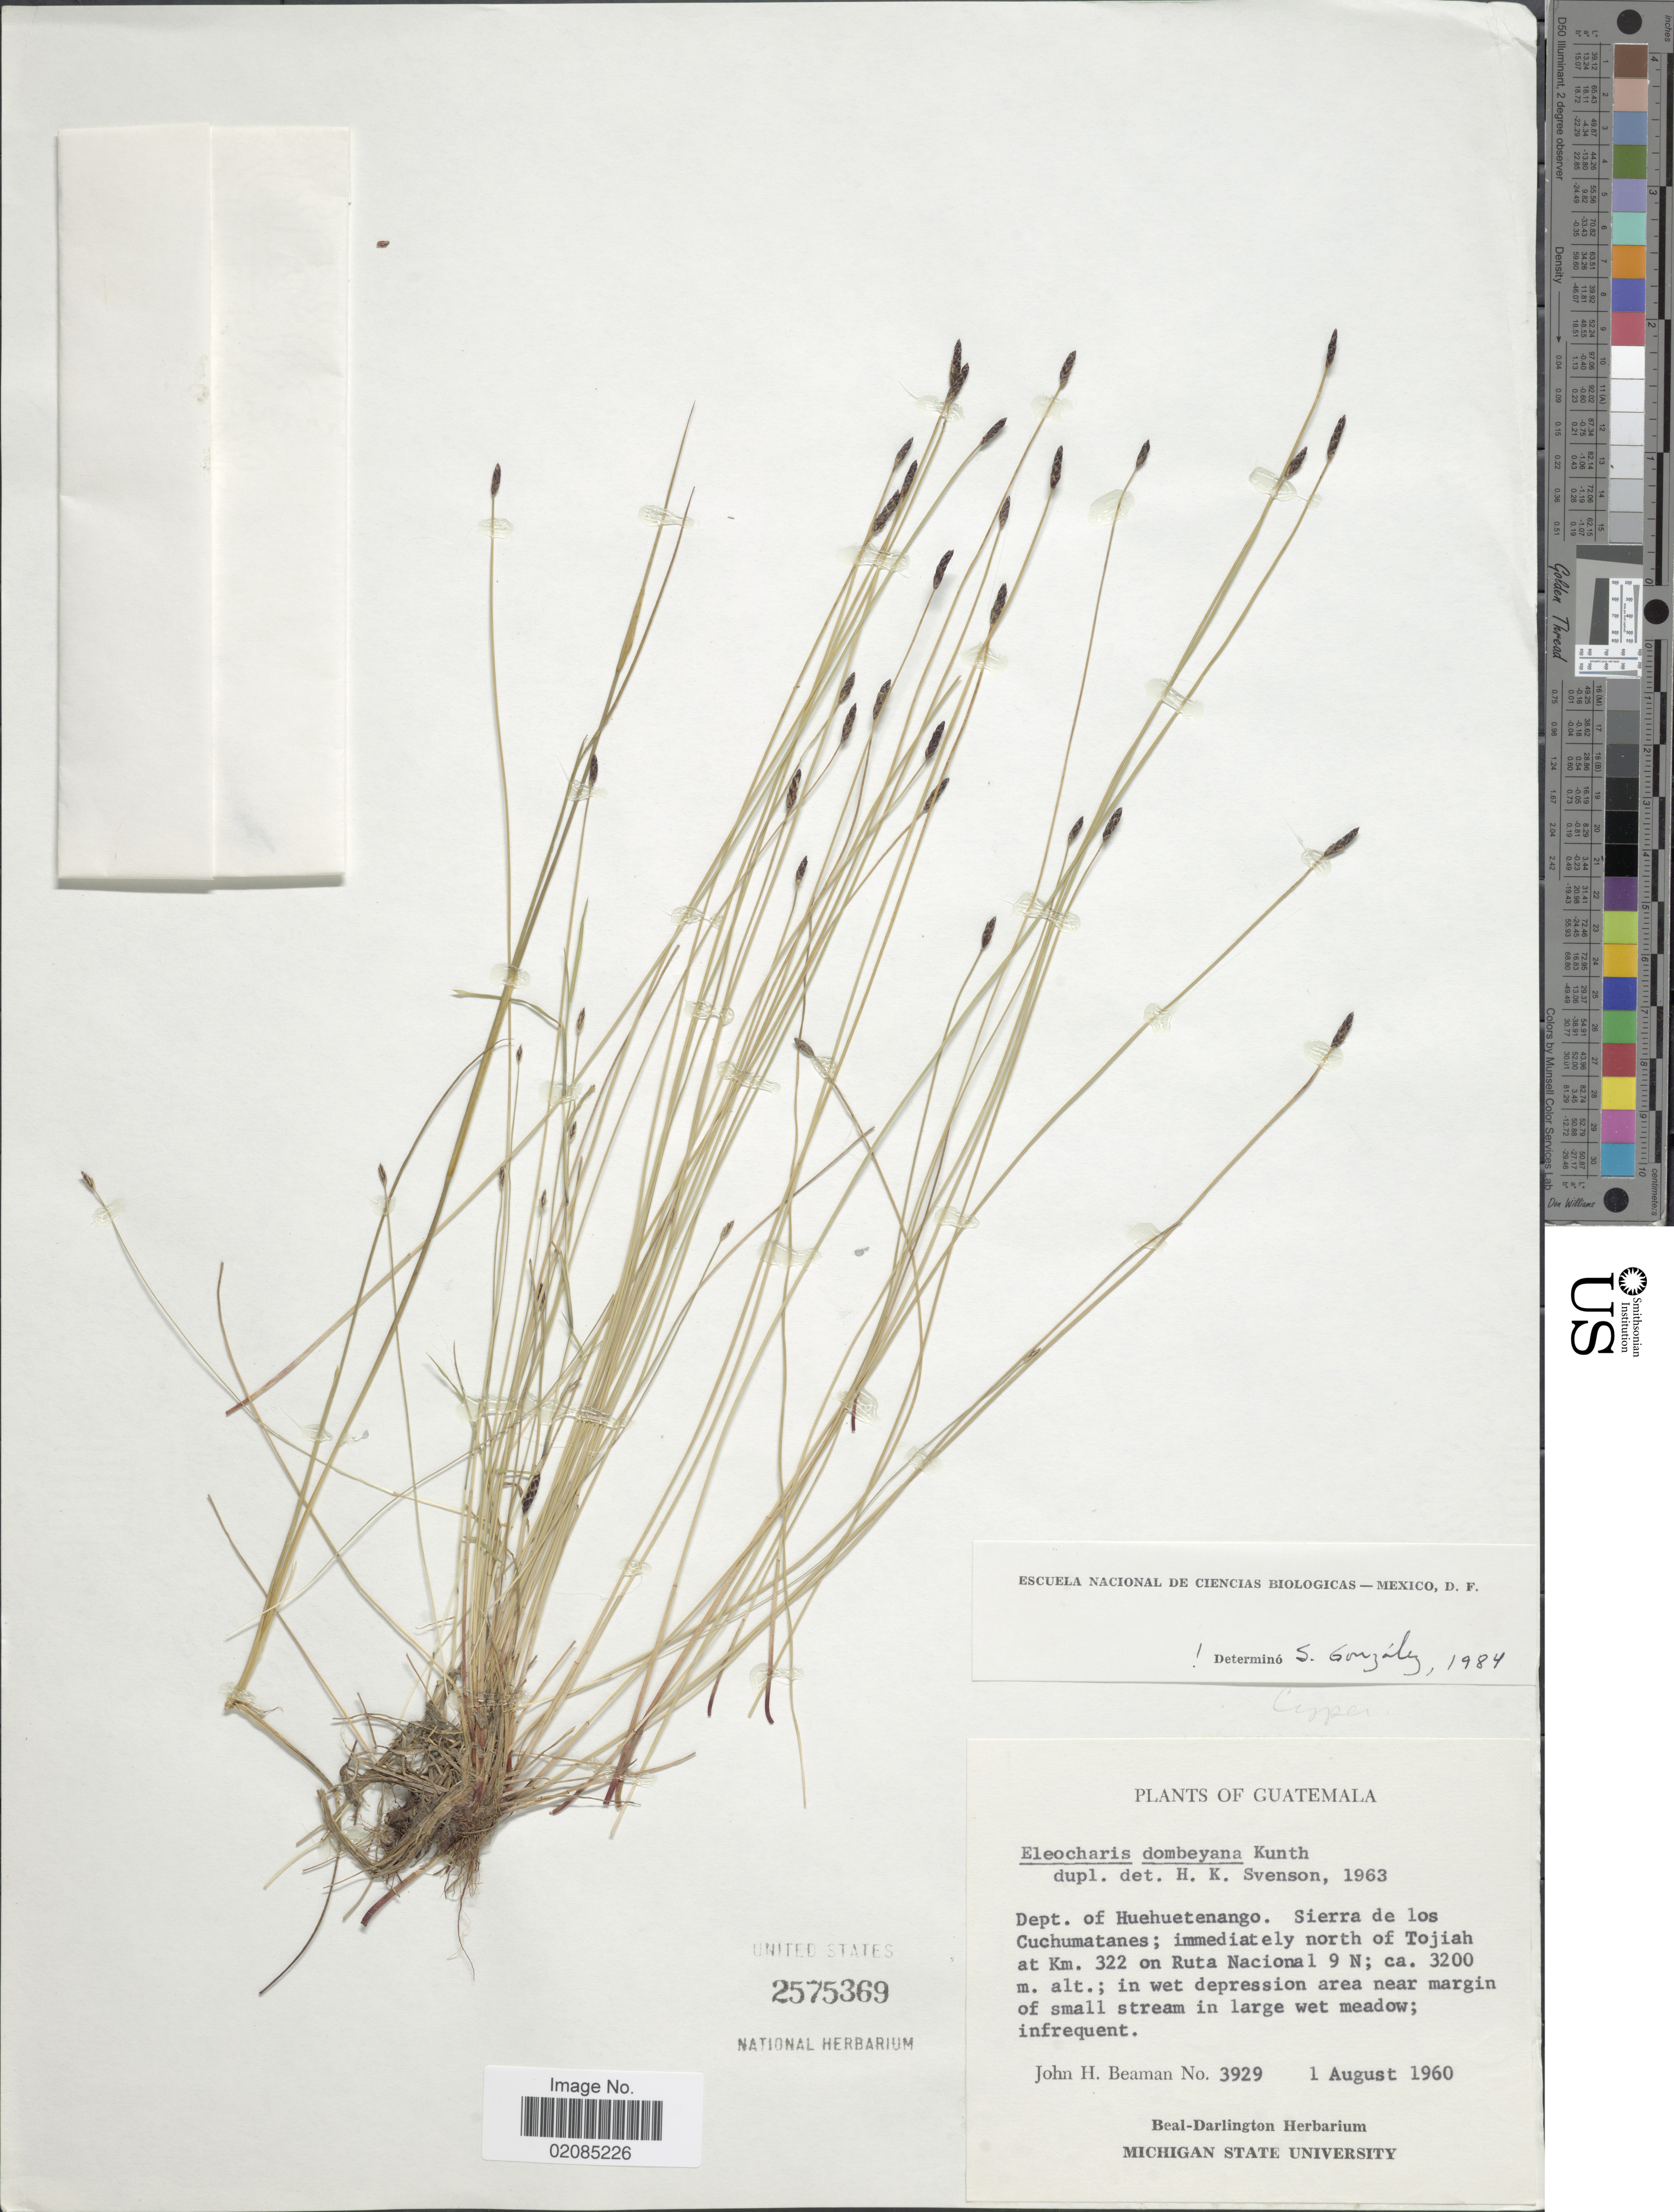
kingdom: Plantae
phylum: Tracheophyta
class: Liliopsida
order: Poales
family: Cyperaceae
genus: Eleocharis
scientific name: Eleocharis dombeyana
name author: Kunth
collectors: J. H. Beaman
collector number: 3929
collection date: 1960-08-01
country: Guatemala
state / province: Huehuetenango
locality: Dept. of Huehuetenango. Sierra de los Cuchumatanes; immediately north of Tojiah at Km. 322 on Ruta Nacional 9 N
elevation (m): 3200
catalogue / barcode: US 2575369